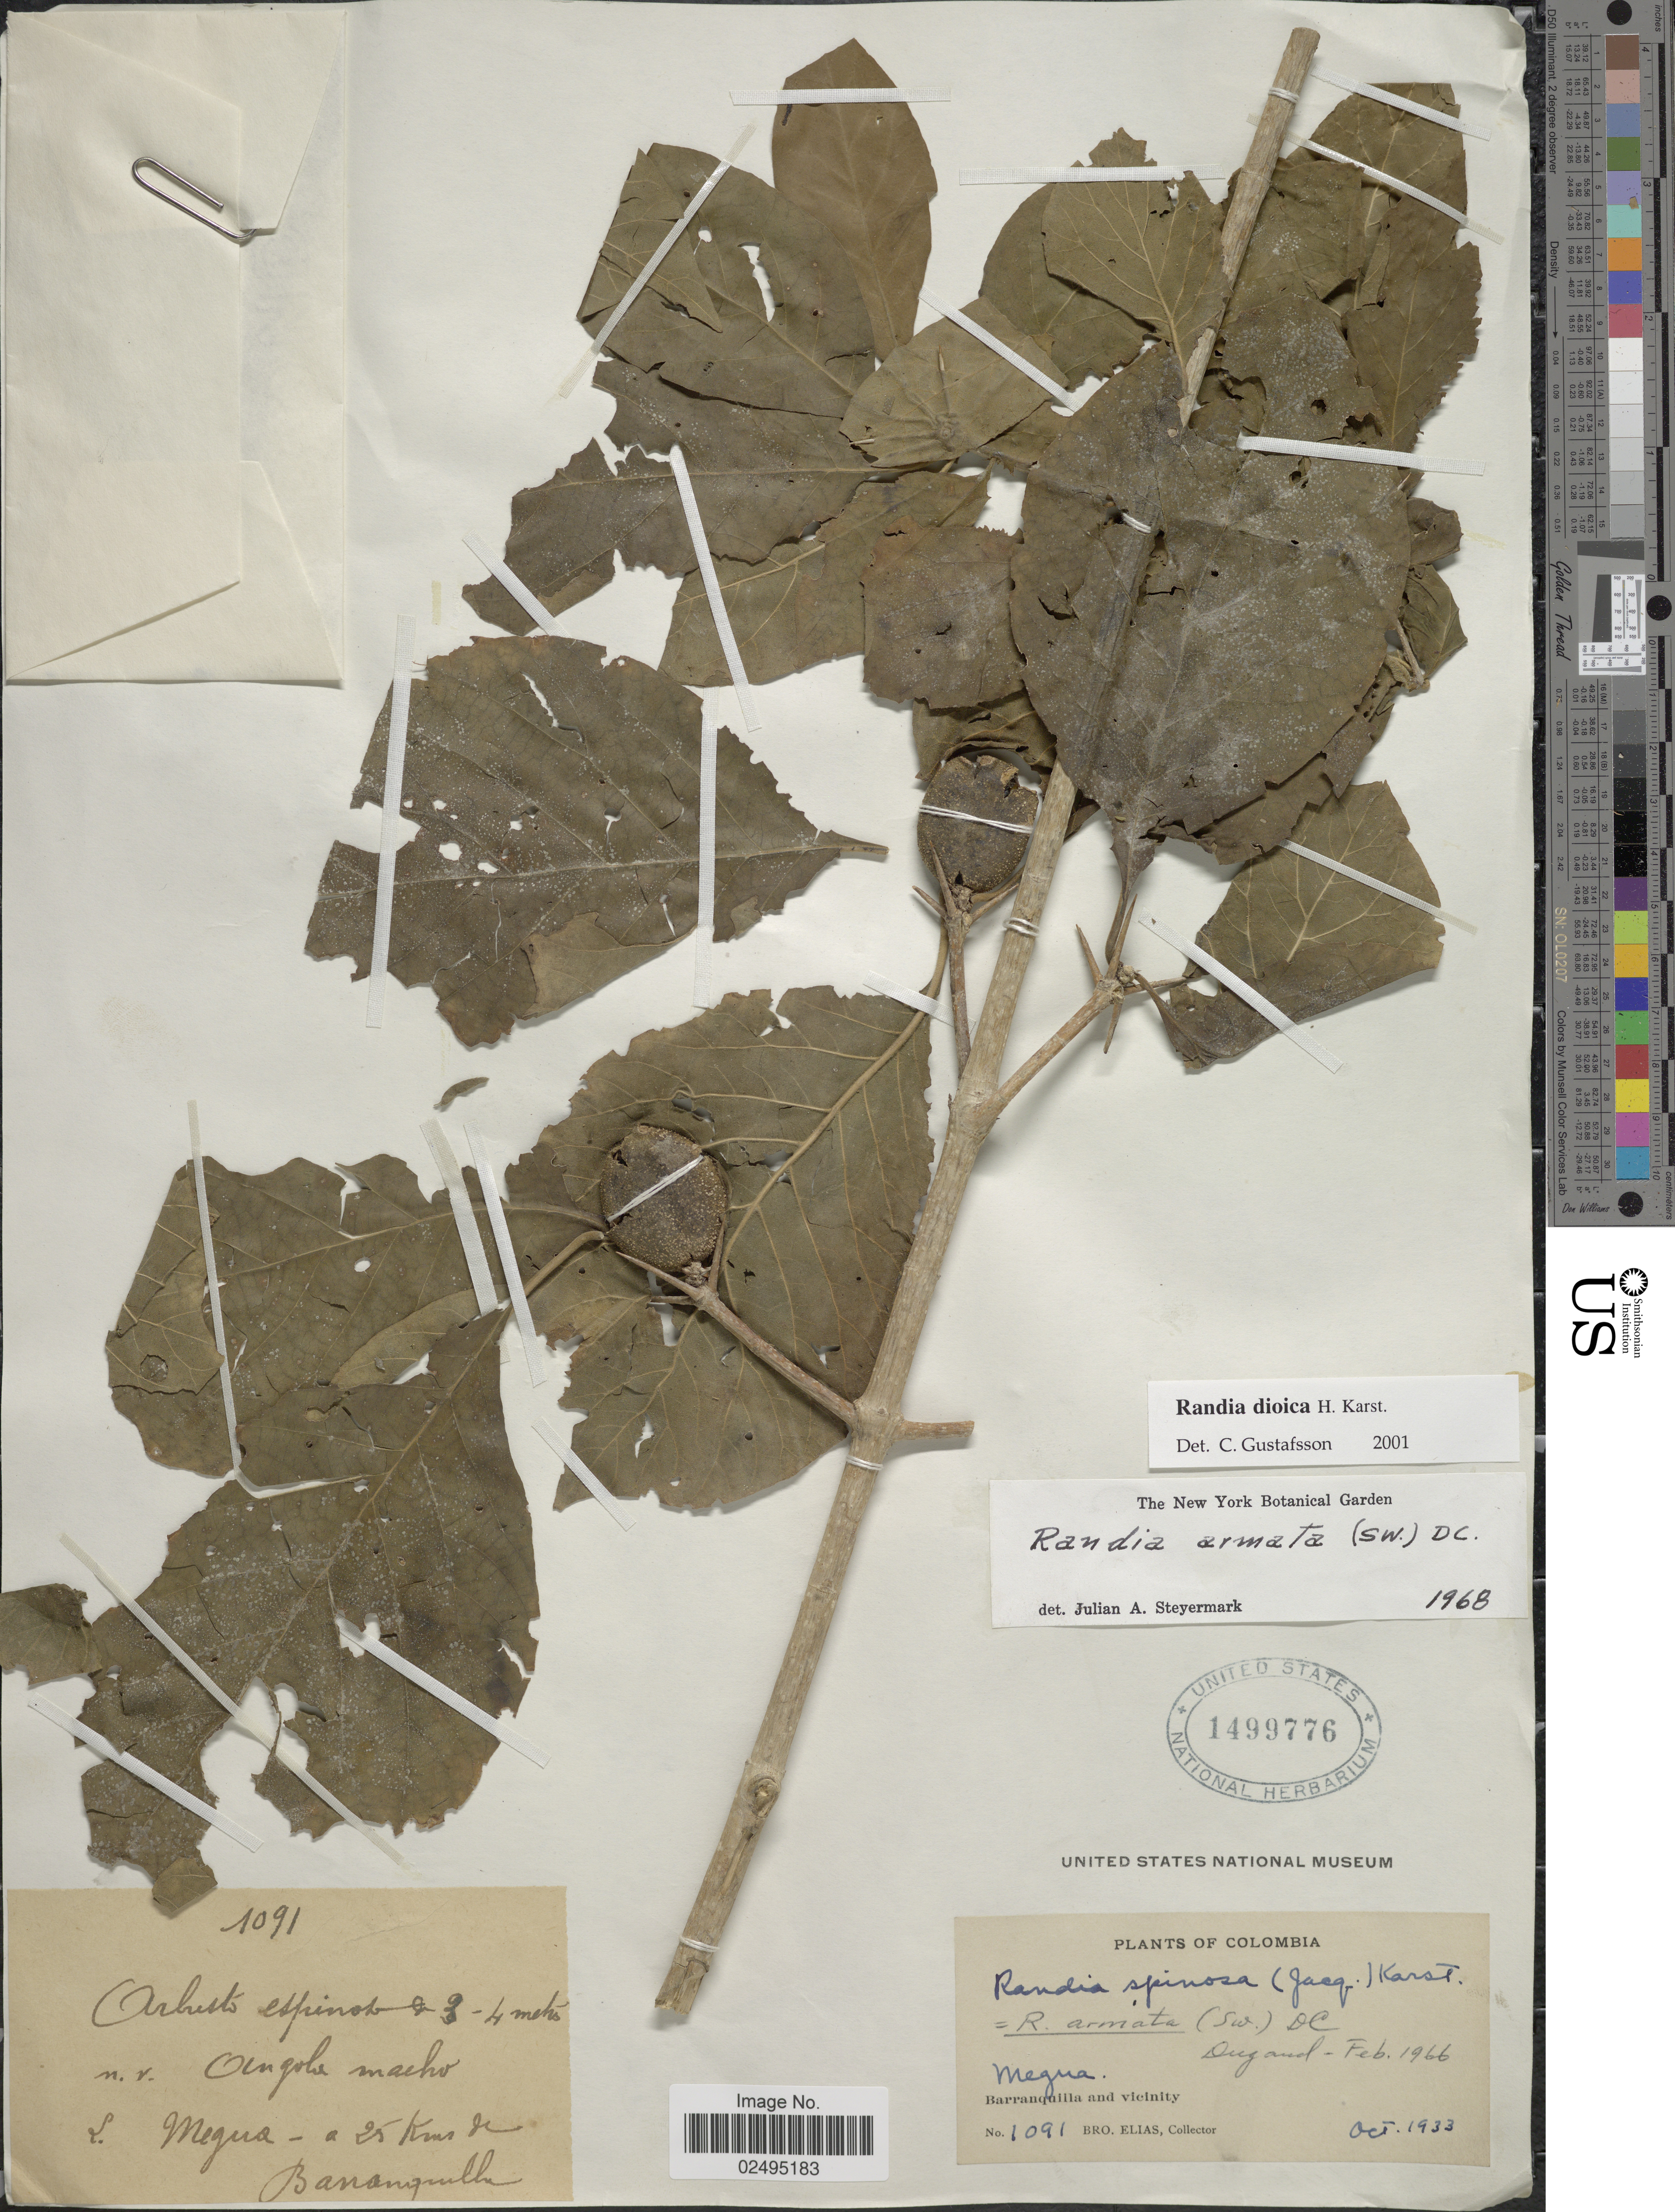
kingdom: Plantae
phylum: Tracheophyta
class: Magnoliopsida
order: Gentianales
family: Rubiaceae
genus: Randia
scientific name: Randia dioica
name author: H. Karst.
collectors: Bro. Elias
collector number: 1091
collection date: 1933-10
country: Colombia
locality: Megua, Barranquilla and vicinity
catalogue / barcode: US 1499776